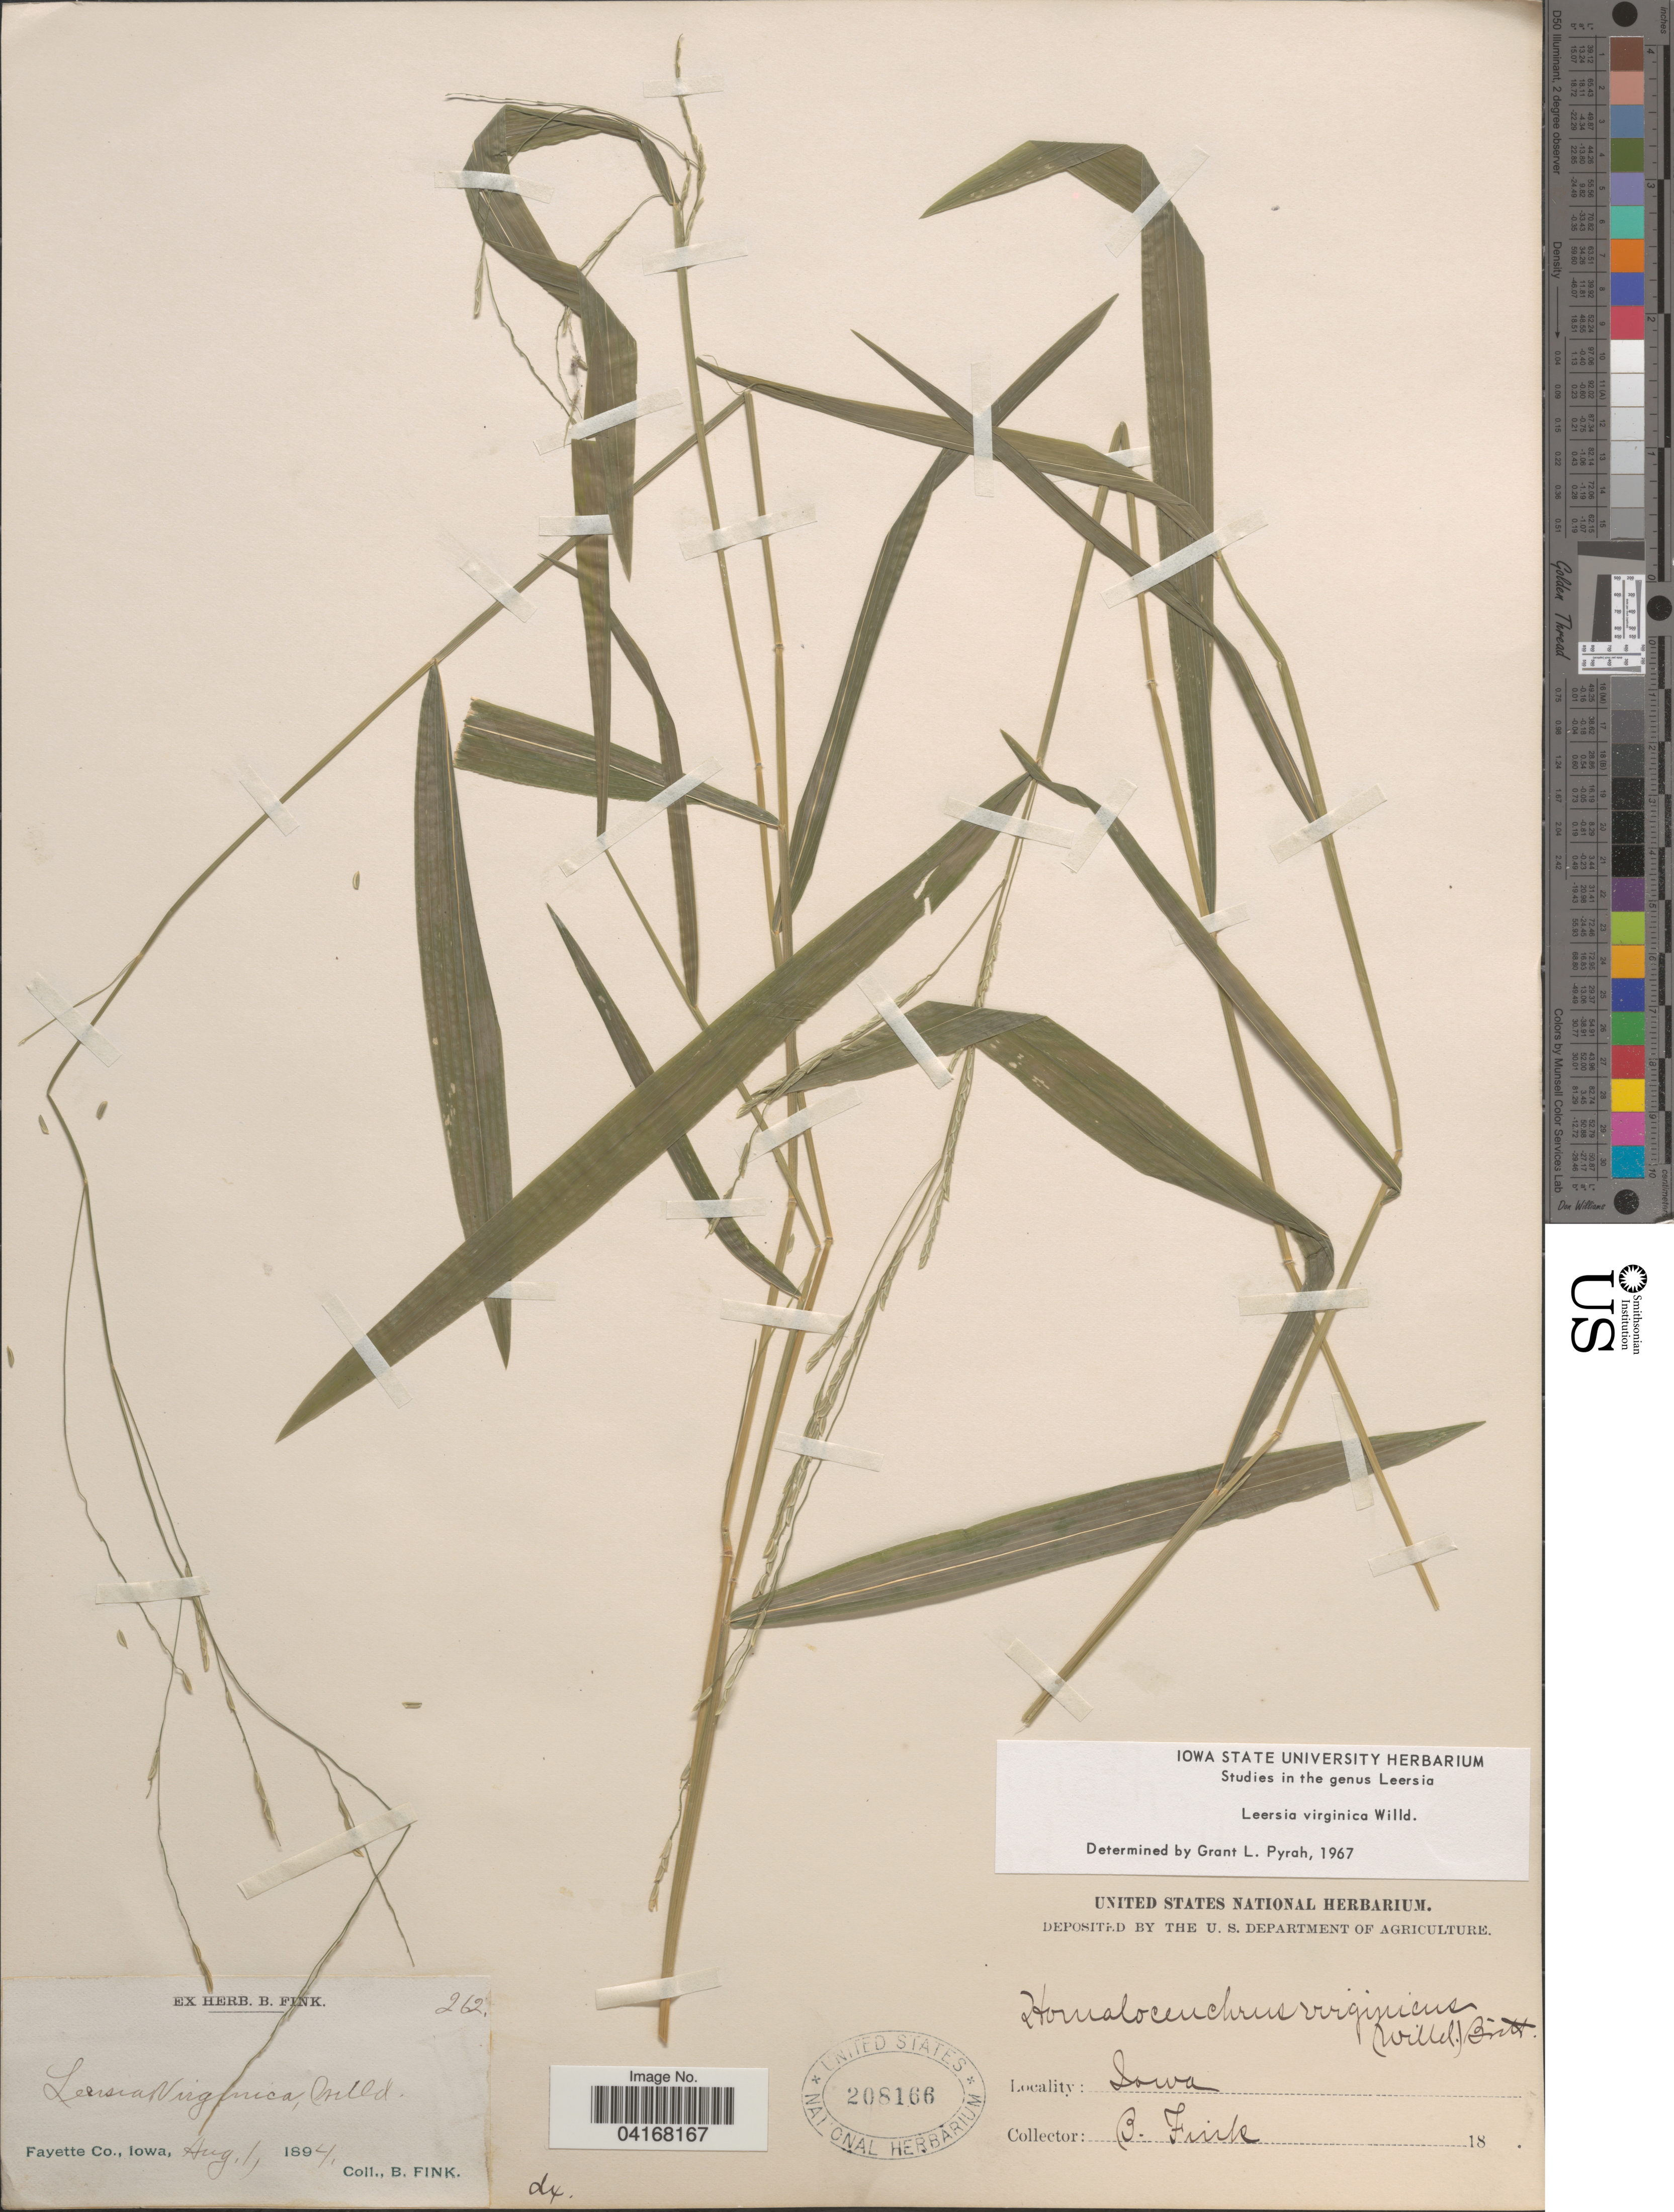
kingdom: Plantae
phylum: Tracheophyta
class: Liliopsida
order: Poales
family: Poaceae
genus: Leersia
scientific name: Leersia virginica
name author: Willd.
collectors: B. Fink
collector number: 262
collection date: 1894-08-01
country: United States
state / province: Iowa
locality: Fayette Co.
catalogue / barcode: US 208166